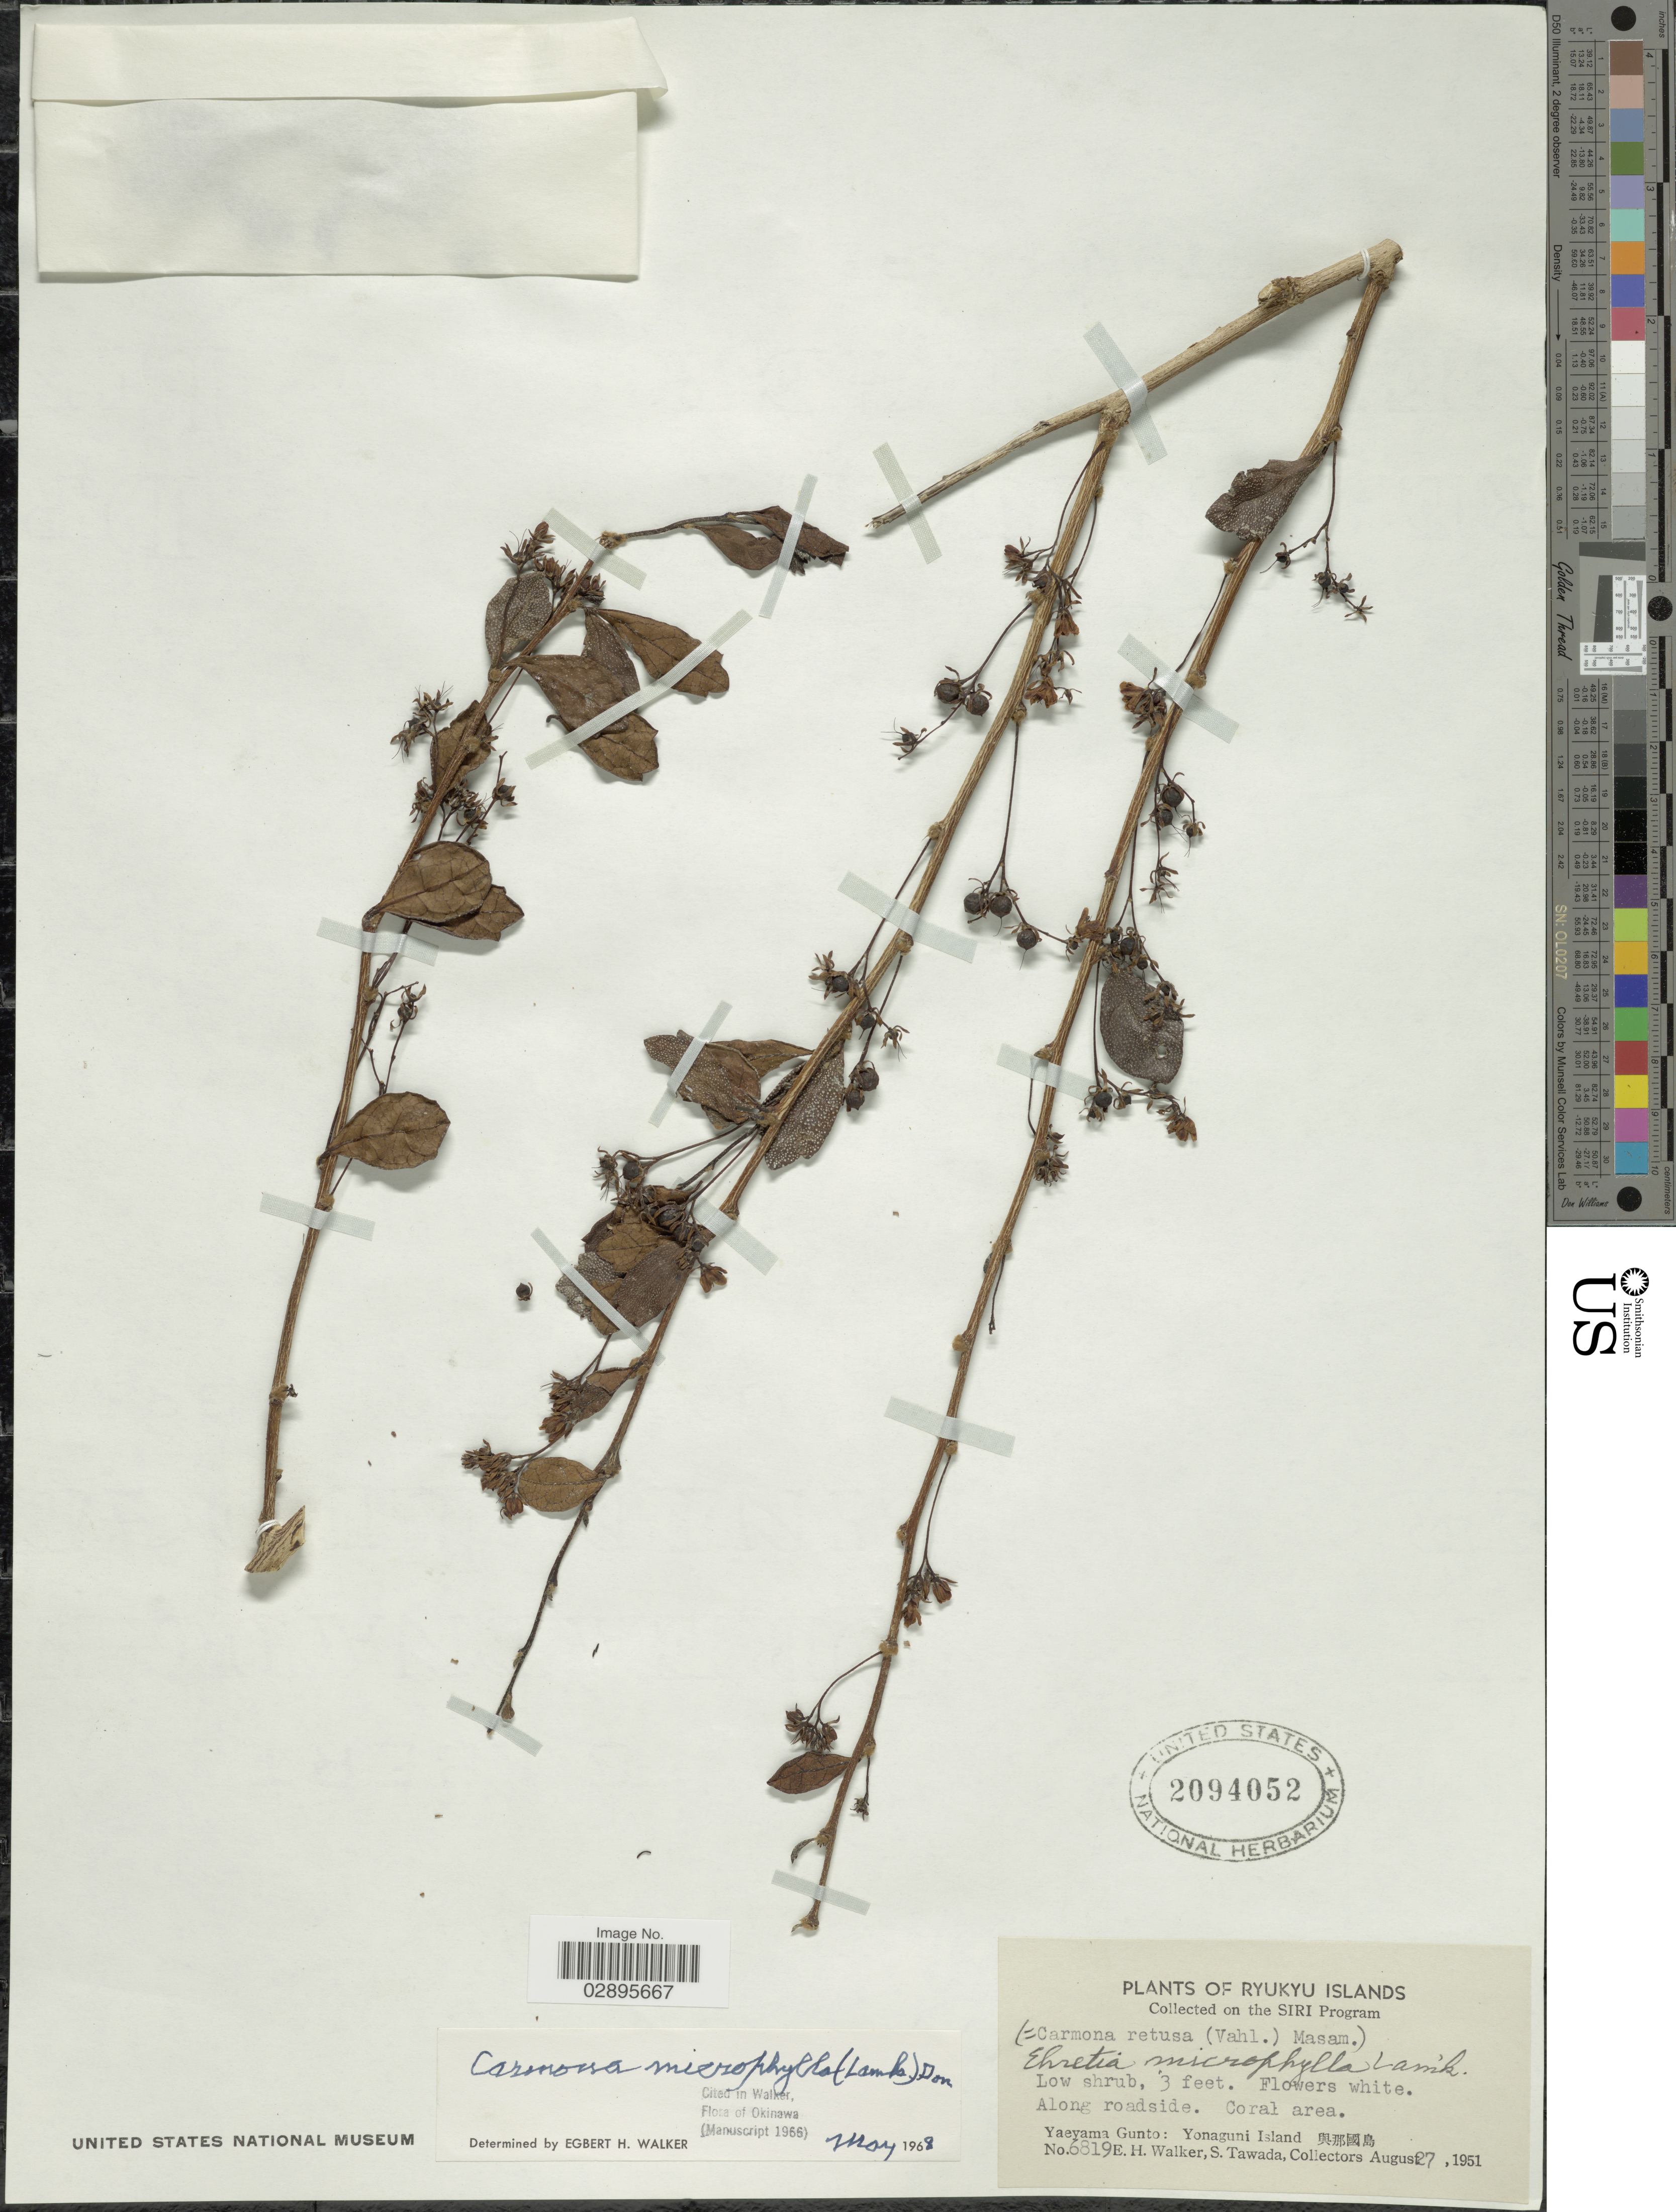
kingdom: Plantae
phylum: Tracheophyta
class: Magnoliopsida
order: Boraginales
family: Ehretiaceae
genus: Ehretia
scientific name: Ehretia microphylla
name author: Lam.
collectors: E. H. Walker & S. Tawada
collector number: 6819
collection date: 1951-08-27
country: Japan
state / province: Okinawa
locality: Ryukyu Islands. On the SIRI Program. [unsure placement] Yaeyama Gunto: Yonaguni Island.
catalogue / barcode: US 2094052